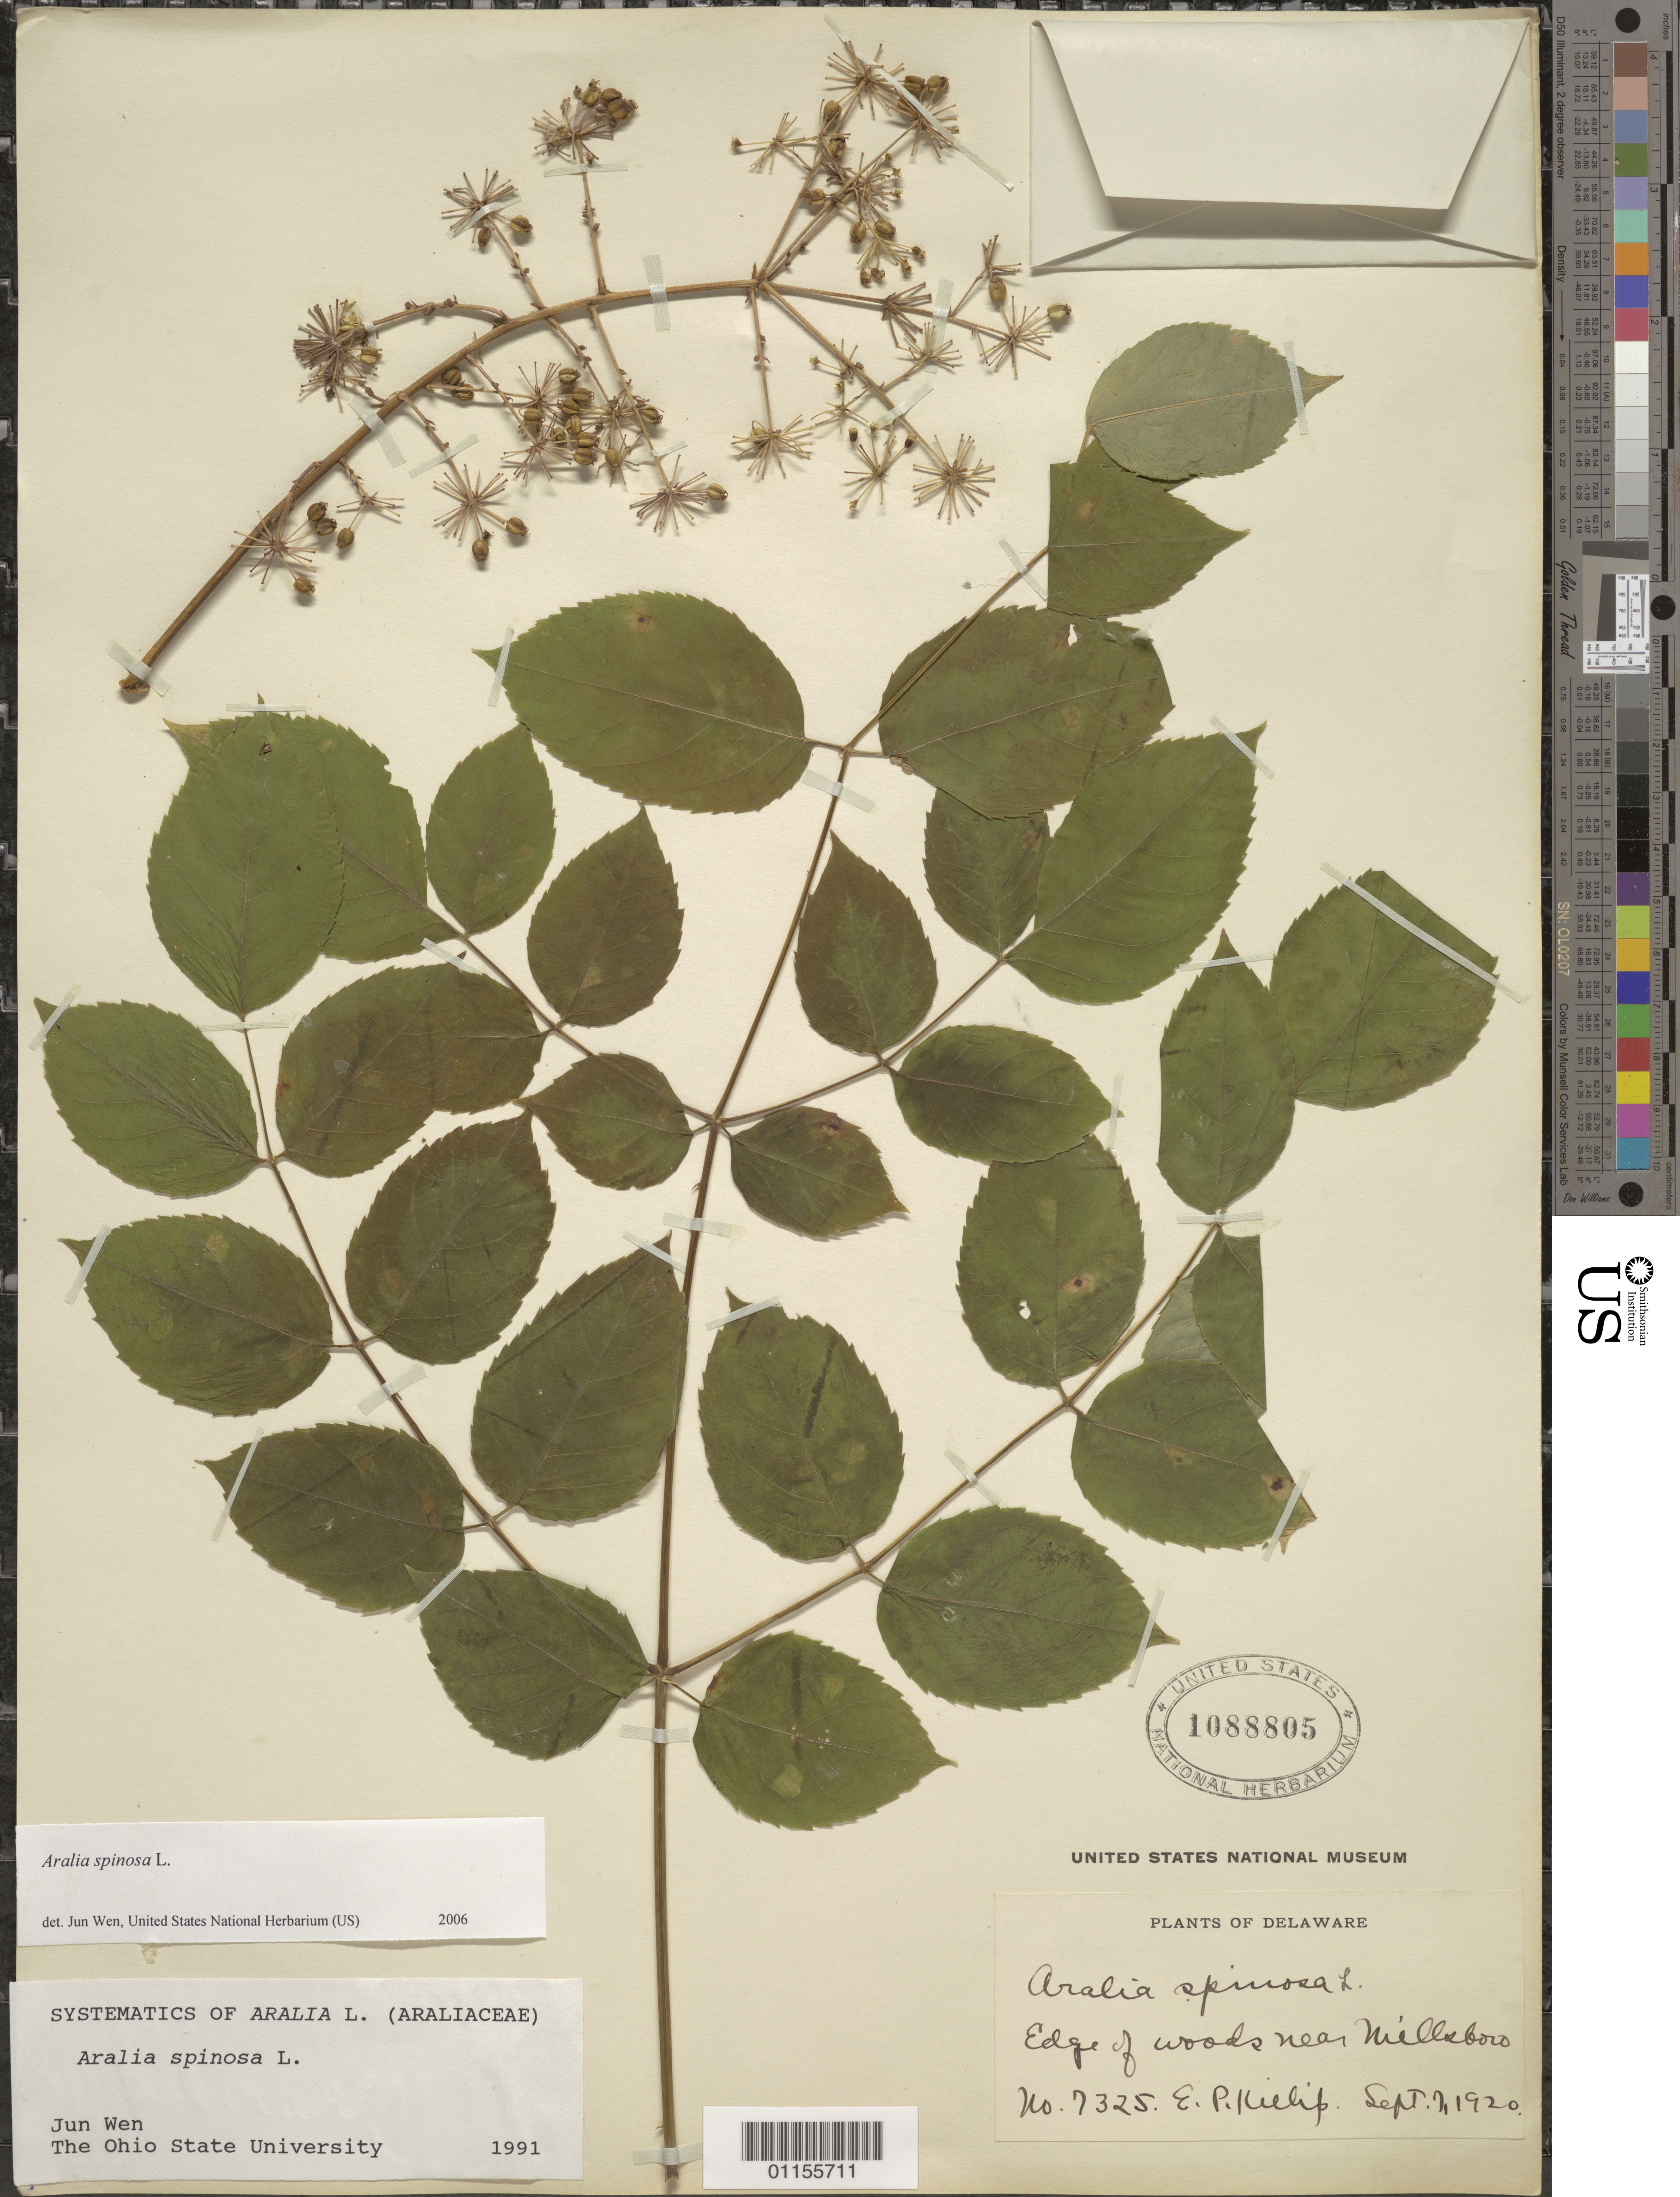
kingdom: Plantae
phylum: Tracheophyta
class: Magnoliopsida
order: Apiales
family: Araliaceae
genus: Aralia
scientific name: Aralia spinosa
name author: L.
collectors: E. P. Killip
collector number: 7325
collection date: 1920-09-07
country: United States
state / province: Delaware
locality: Near Millsboro.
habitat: Edge of woods.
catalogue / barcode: US 1088805